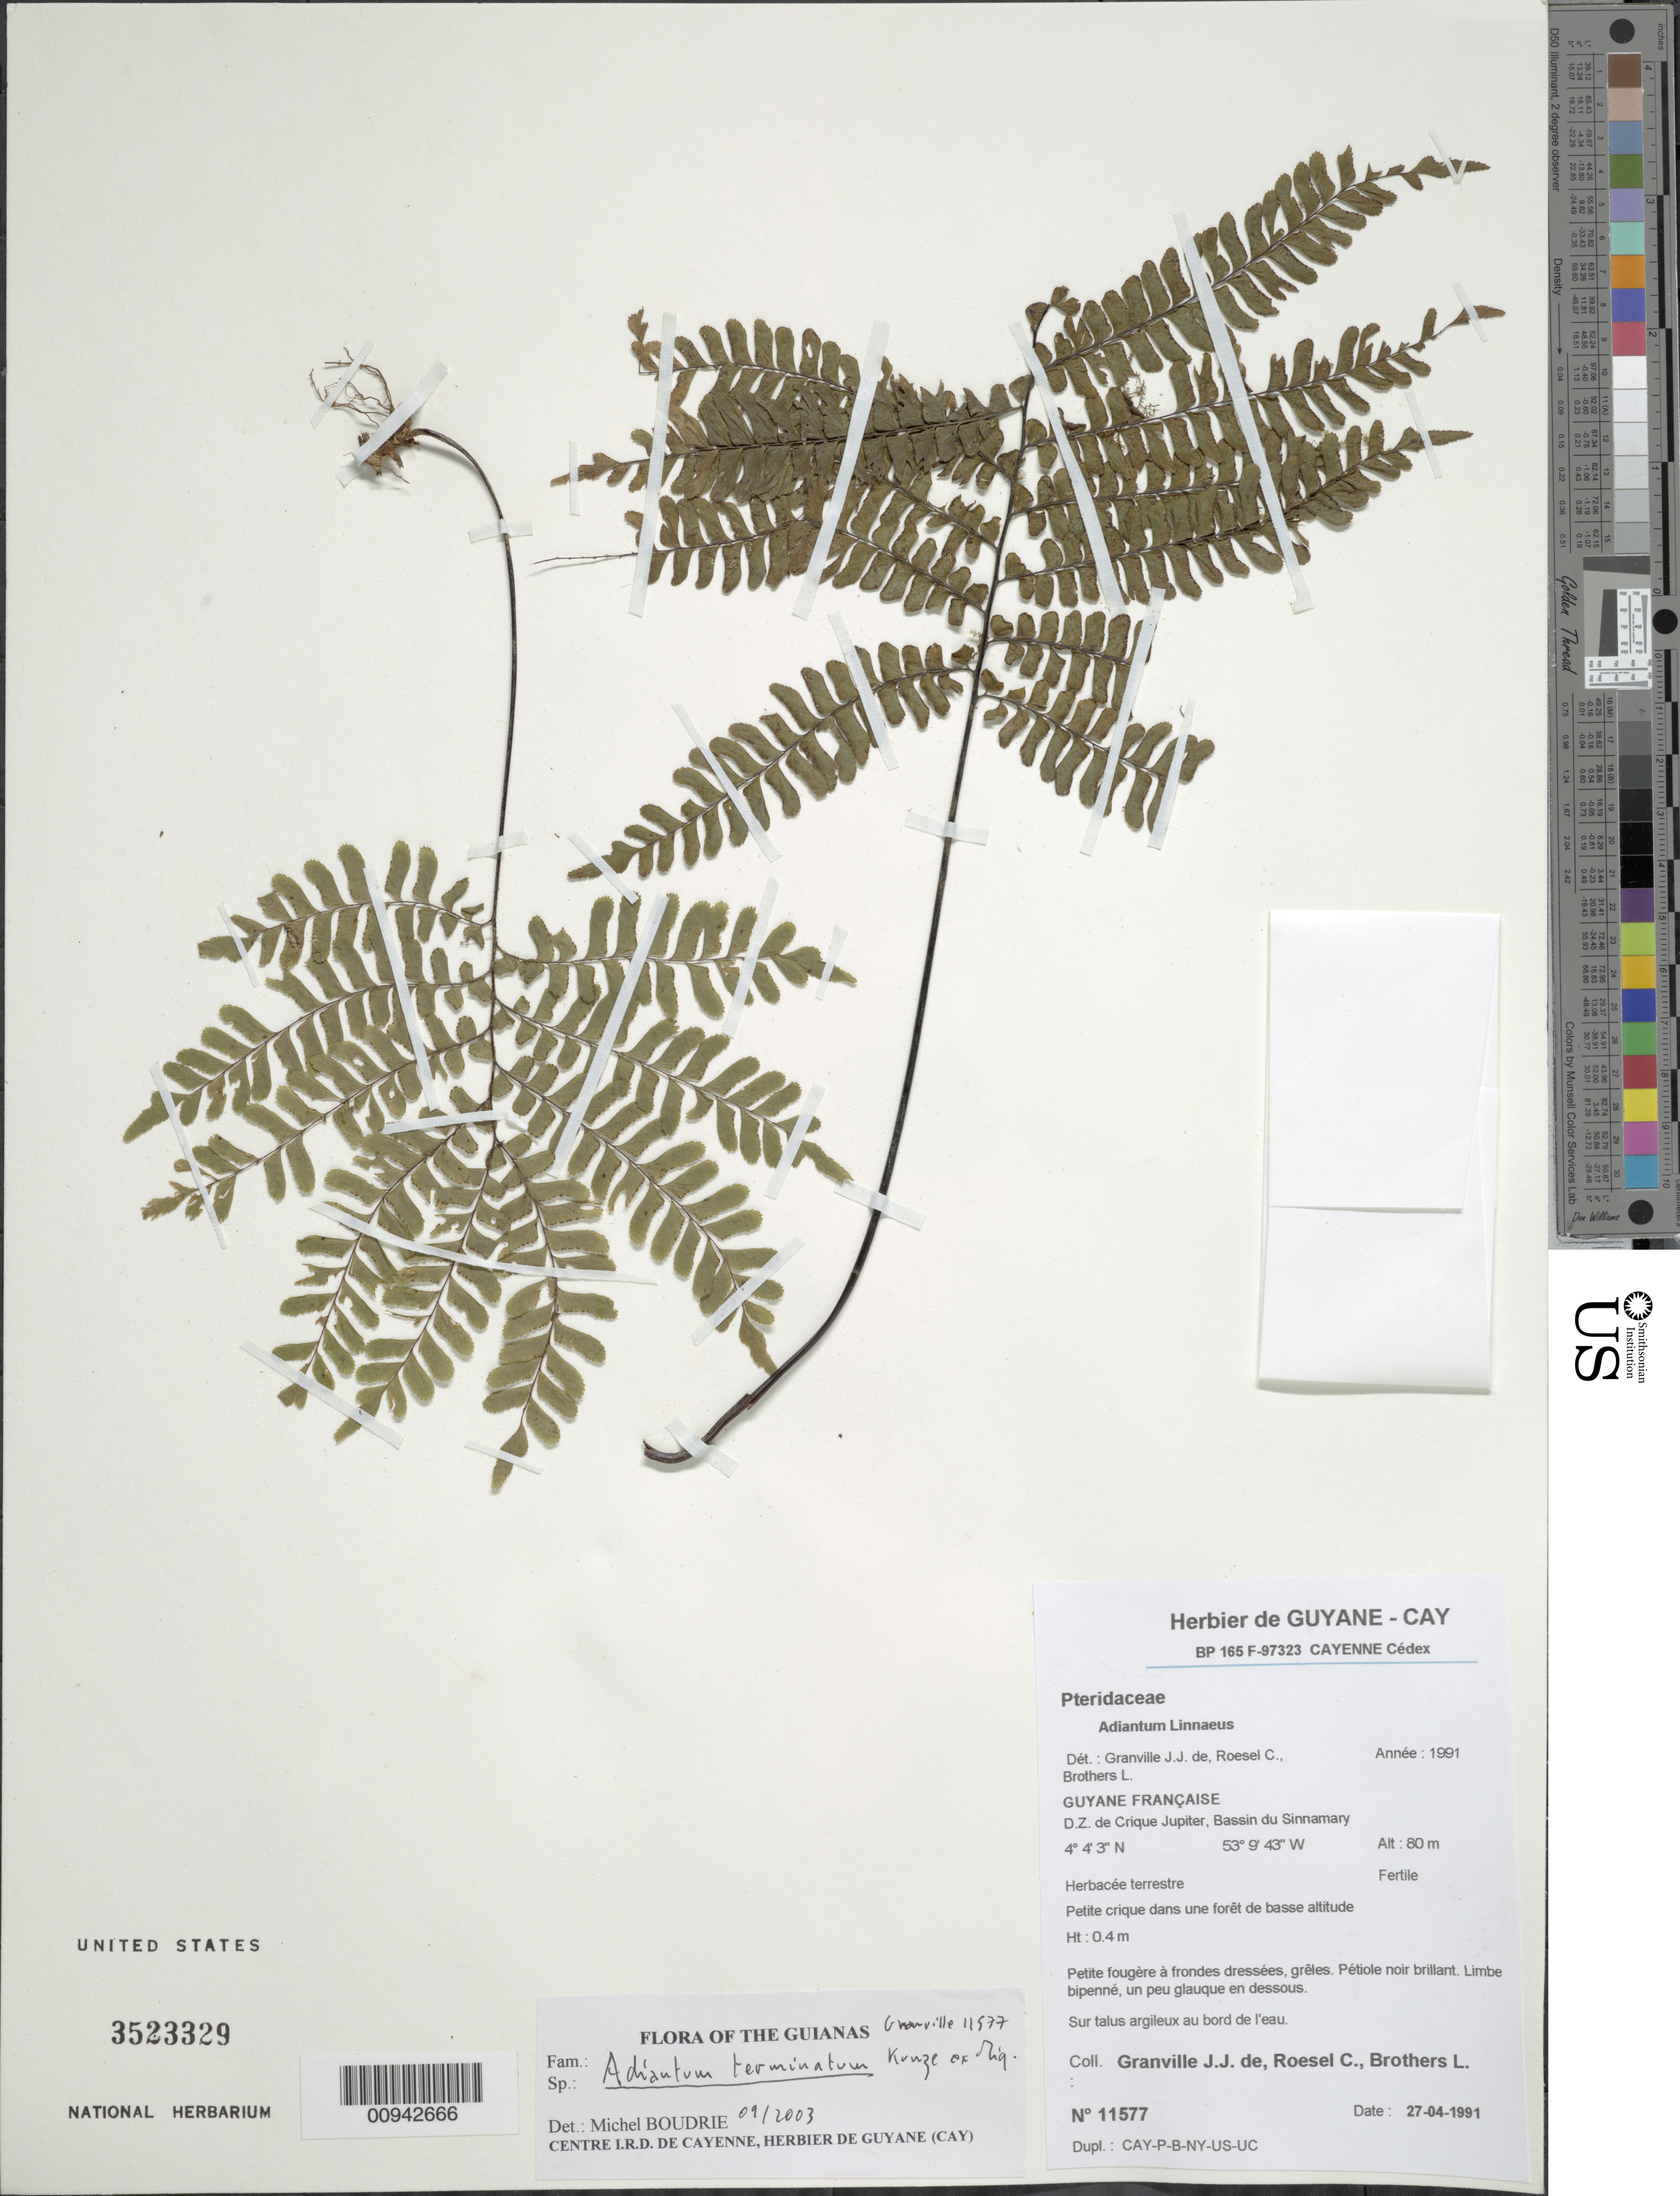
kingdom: Plantae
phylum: Tracheophyta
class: Polypodiopsida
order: Polypodiales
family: Pteridaceae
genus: Adiantum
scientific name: Adiantum terminatum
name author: Kunze ex Miq.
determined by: Boudrie, M.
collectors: J.-J. de Granville, C. S. Roesel & L. Brothers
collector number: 11577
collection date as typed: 27-Apr-91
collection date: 1991-04-27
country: French Guiana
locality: D.Z. de Crique Jupiter, Bassin du Sinnamary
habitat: Petite crique dans une foret de basse altitude. Sur talus argileux au borde de l'eau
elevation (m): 80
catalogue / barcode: US 3523329